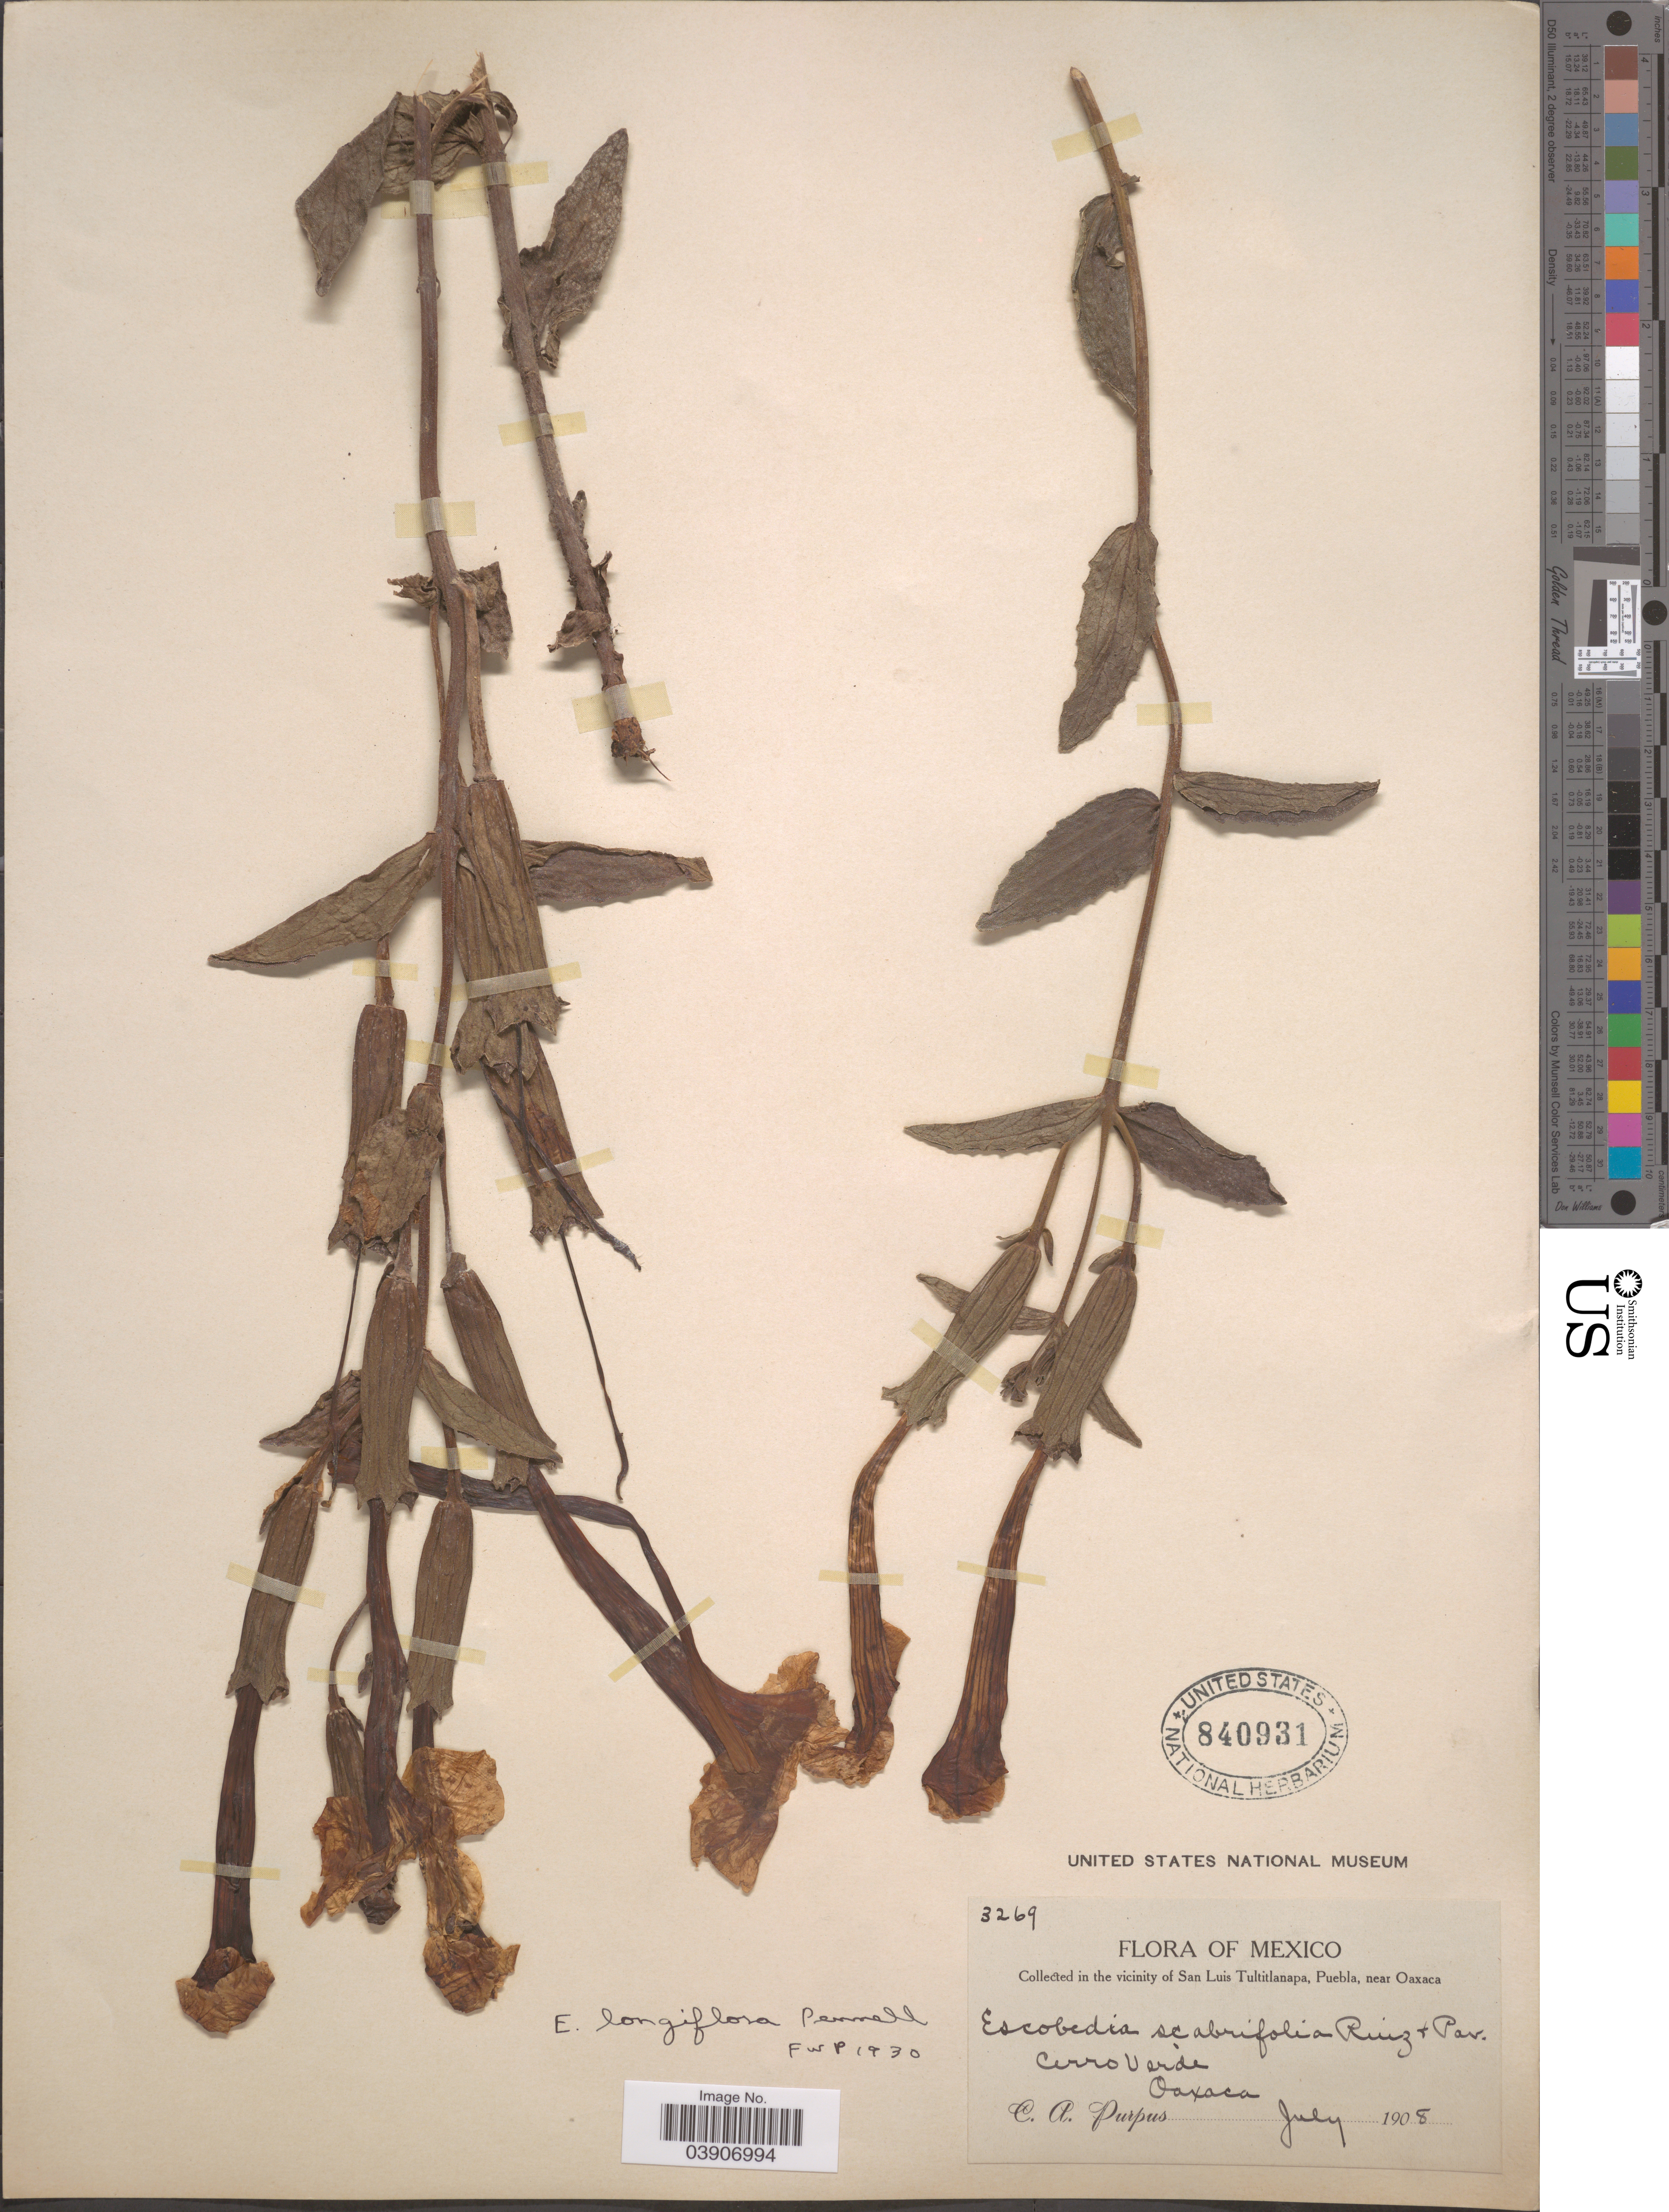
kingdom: Plantae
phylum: Tracheophyta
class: Magnoliopsida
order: Lamiales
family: Orobanchaceae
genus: Escobedia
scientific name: Escobedia longiflora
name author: Pennell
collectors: C. A. Purpus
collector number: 3269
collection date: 1908-07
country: Mexico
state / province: Oaxaca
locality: In the vicinity of San Luis Tultitlanapa, Puebla, near Oaxaca. Cerro Verde.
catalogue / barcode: US 840931